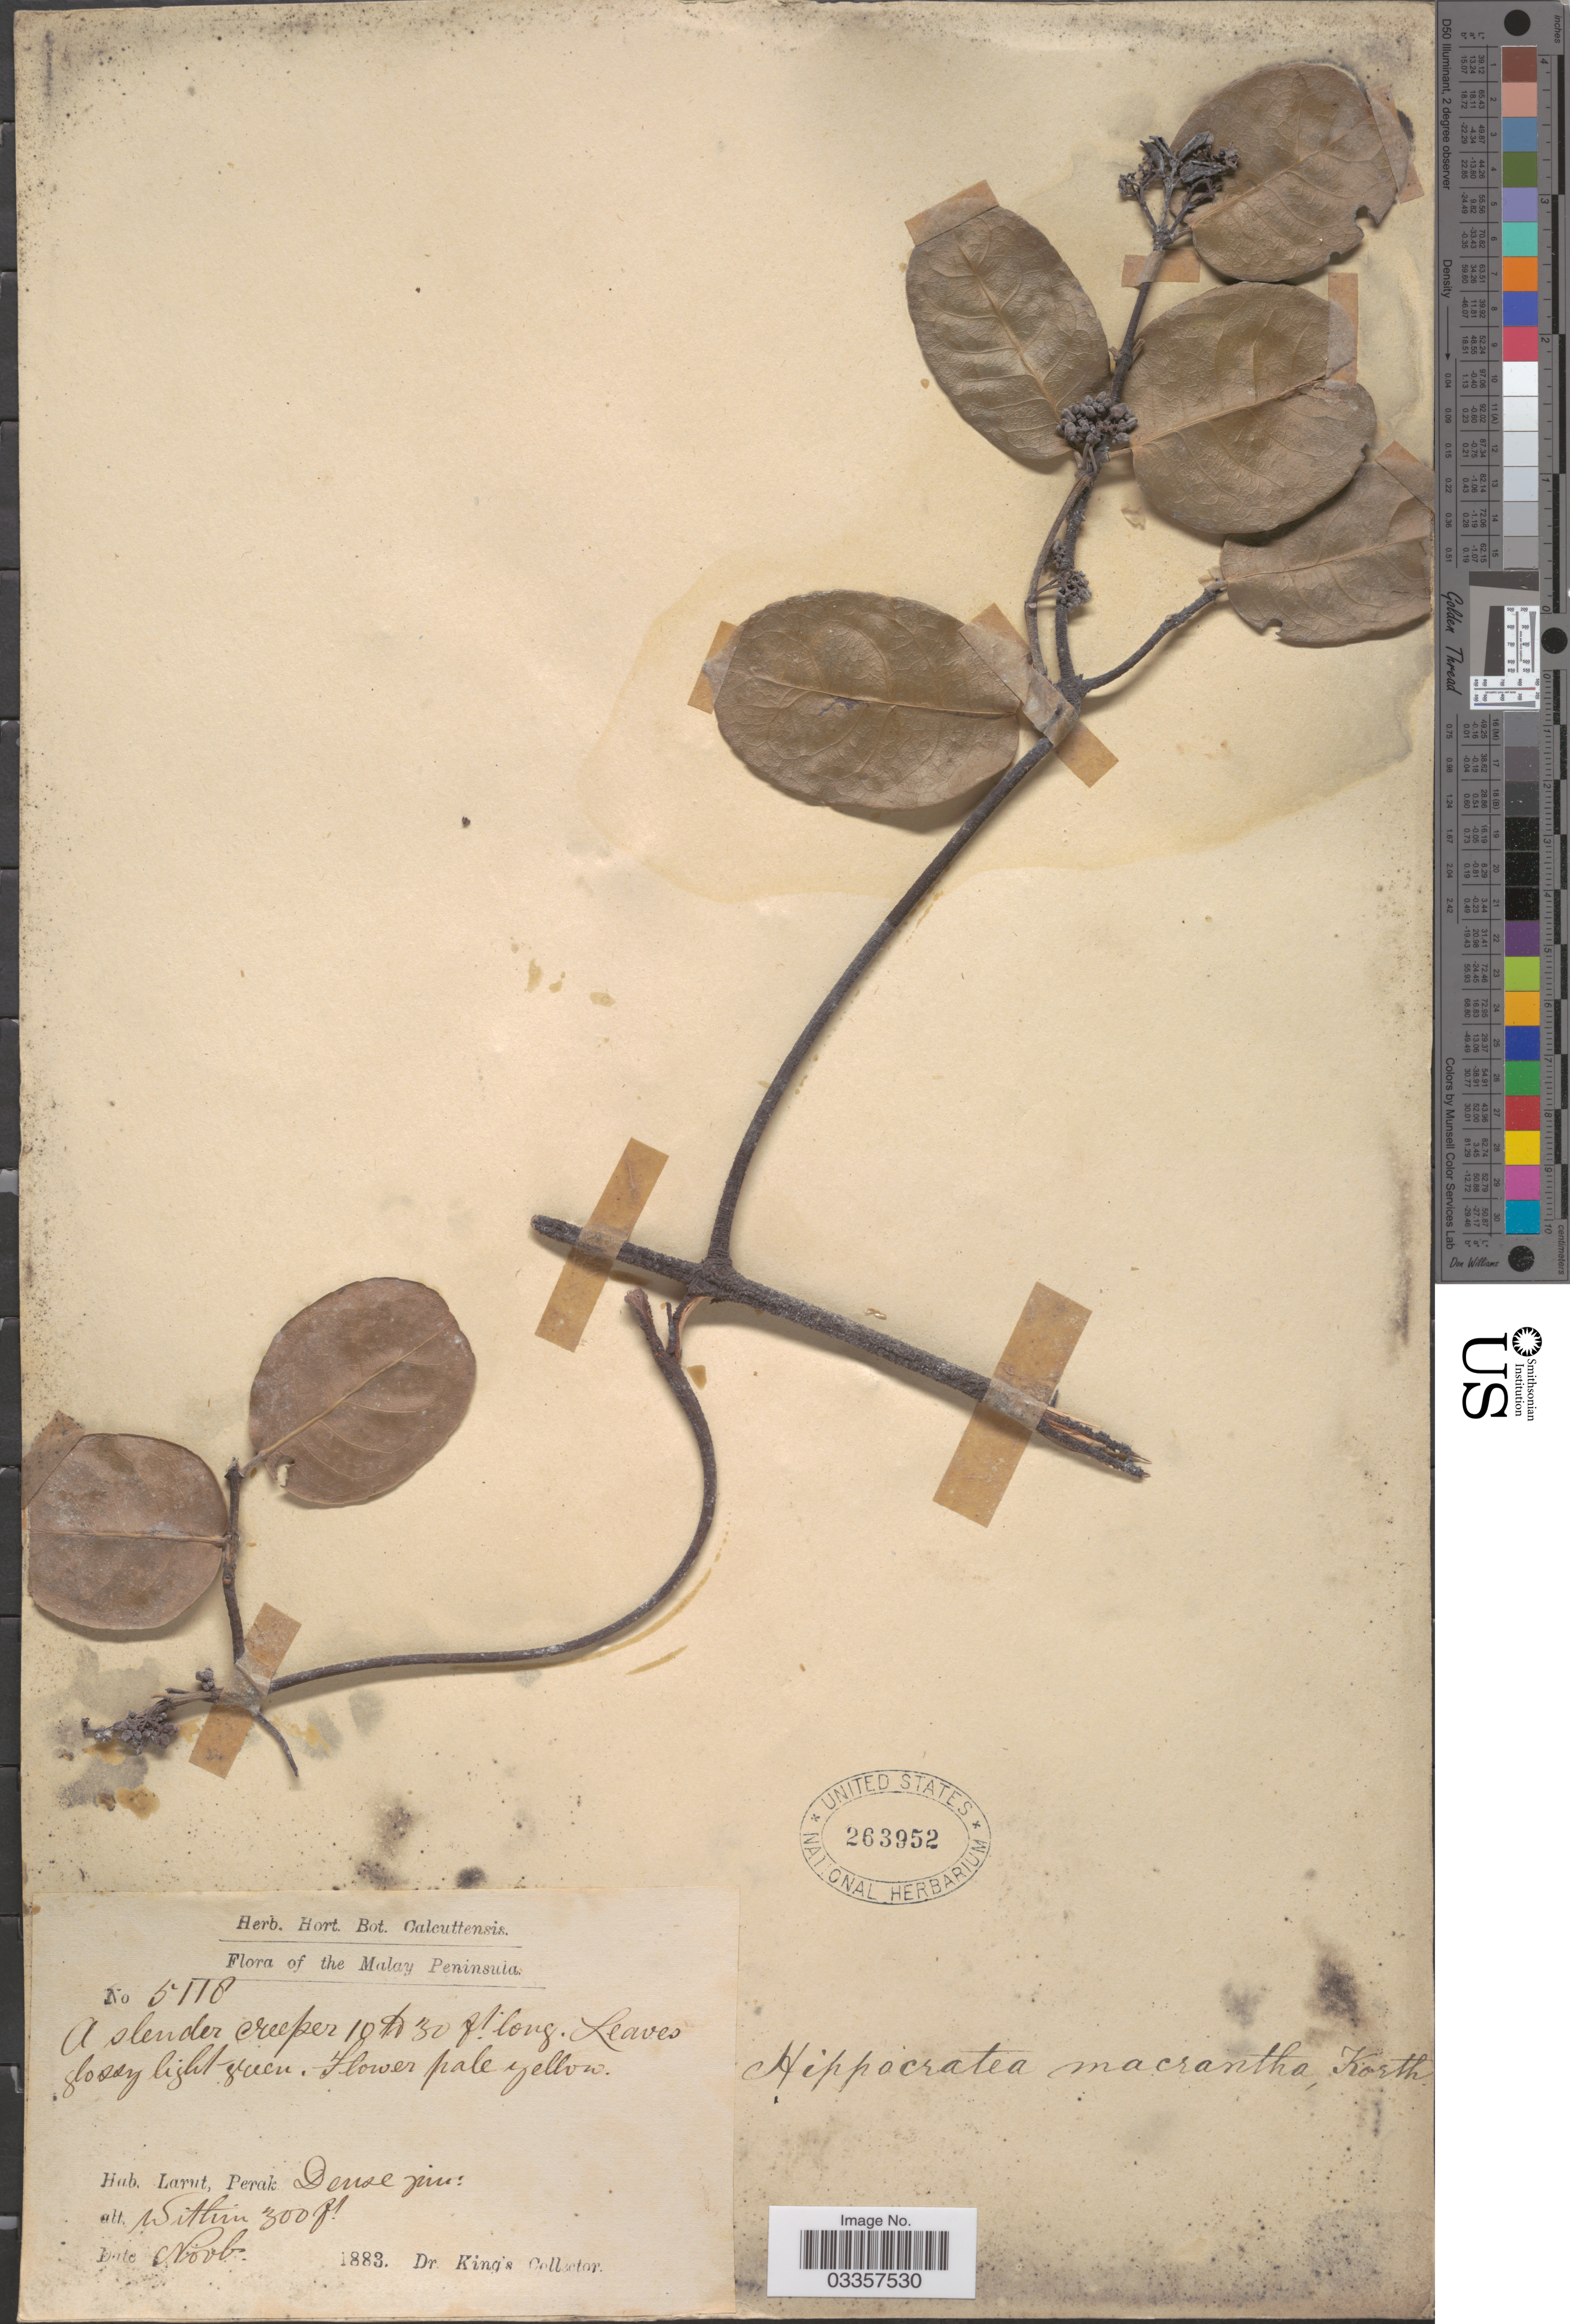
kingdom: Plantae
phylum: Tracheophyta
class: Magnoliopsida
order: Celastrales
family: Celastraceae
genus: Hippocratea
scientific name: Hippocratea macrantha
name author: Korth.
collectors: Dr. King's collector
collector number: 5118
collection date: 1883-11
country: Malaysia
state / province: Perak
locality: Malay Peninsula. Larut.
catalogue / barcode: US 263952